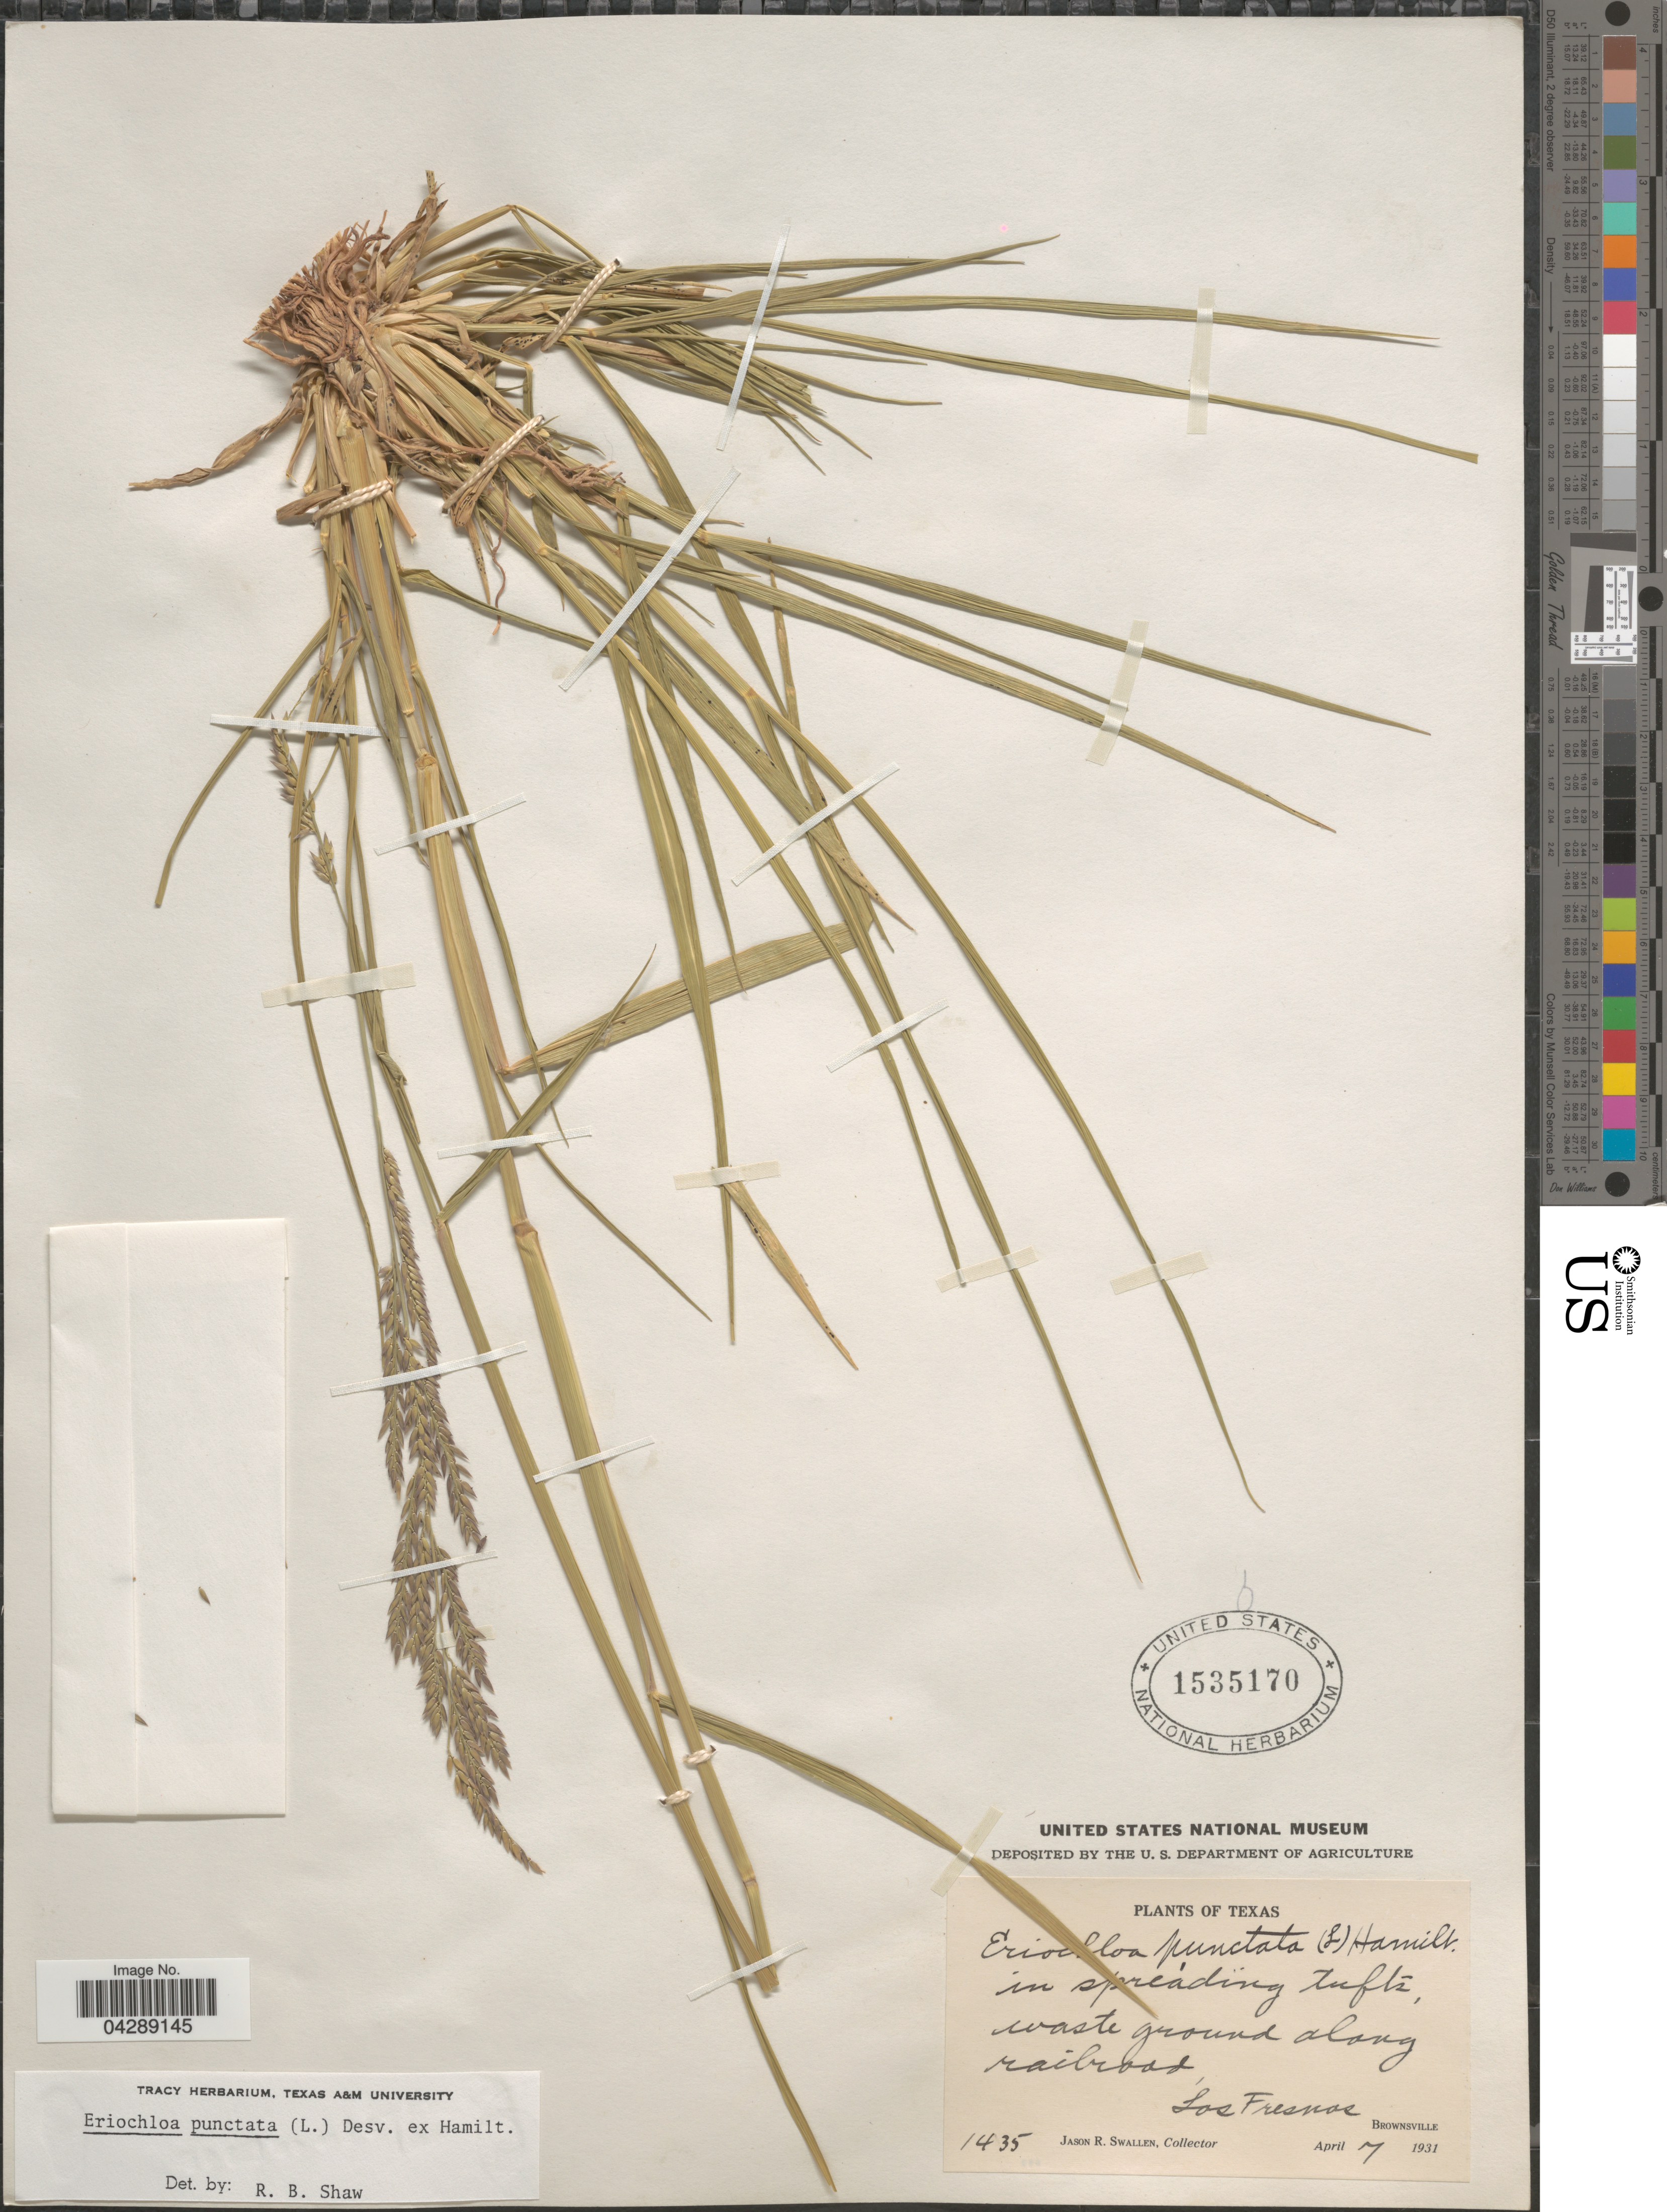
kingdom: Plantae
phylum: Tracheophyta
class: Liliopsida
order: Poales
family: Poaceae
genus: Eriochloa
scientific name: Eriochloa punctata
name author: (L.) Desv. ex Ham.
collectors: J. R. Swallen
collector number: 1435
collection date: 1931-04-07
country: United States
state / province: Texas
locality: Waste ground along railroad, Los Fresnos. Brownsville.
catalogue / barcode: US 1535170